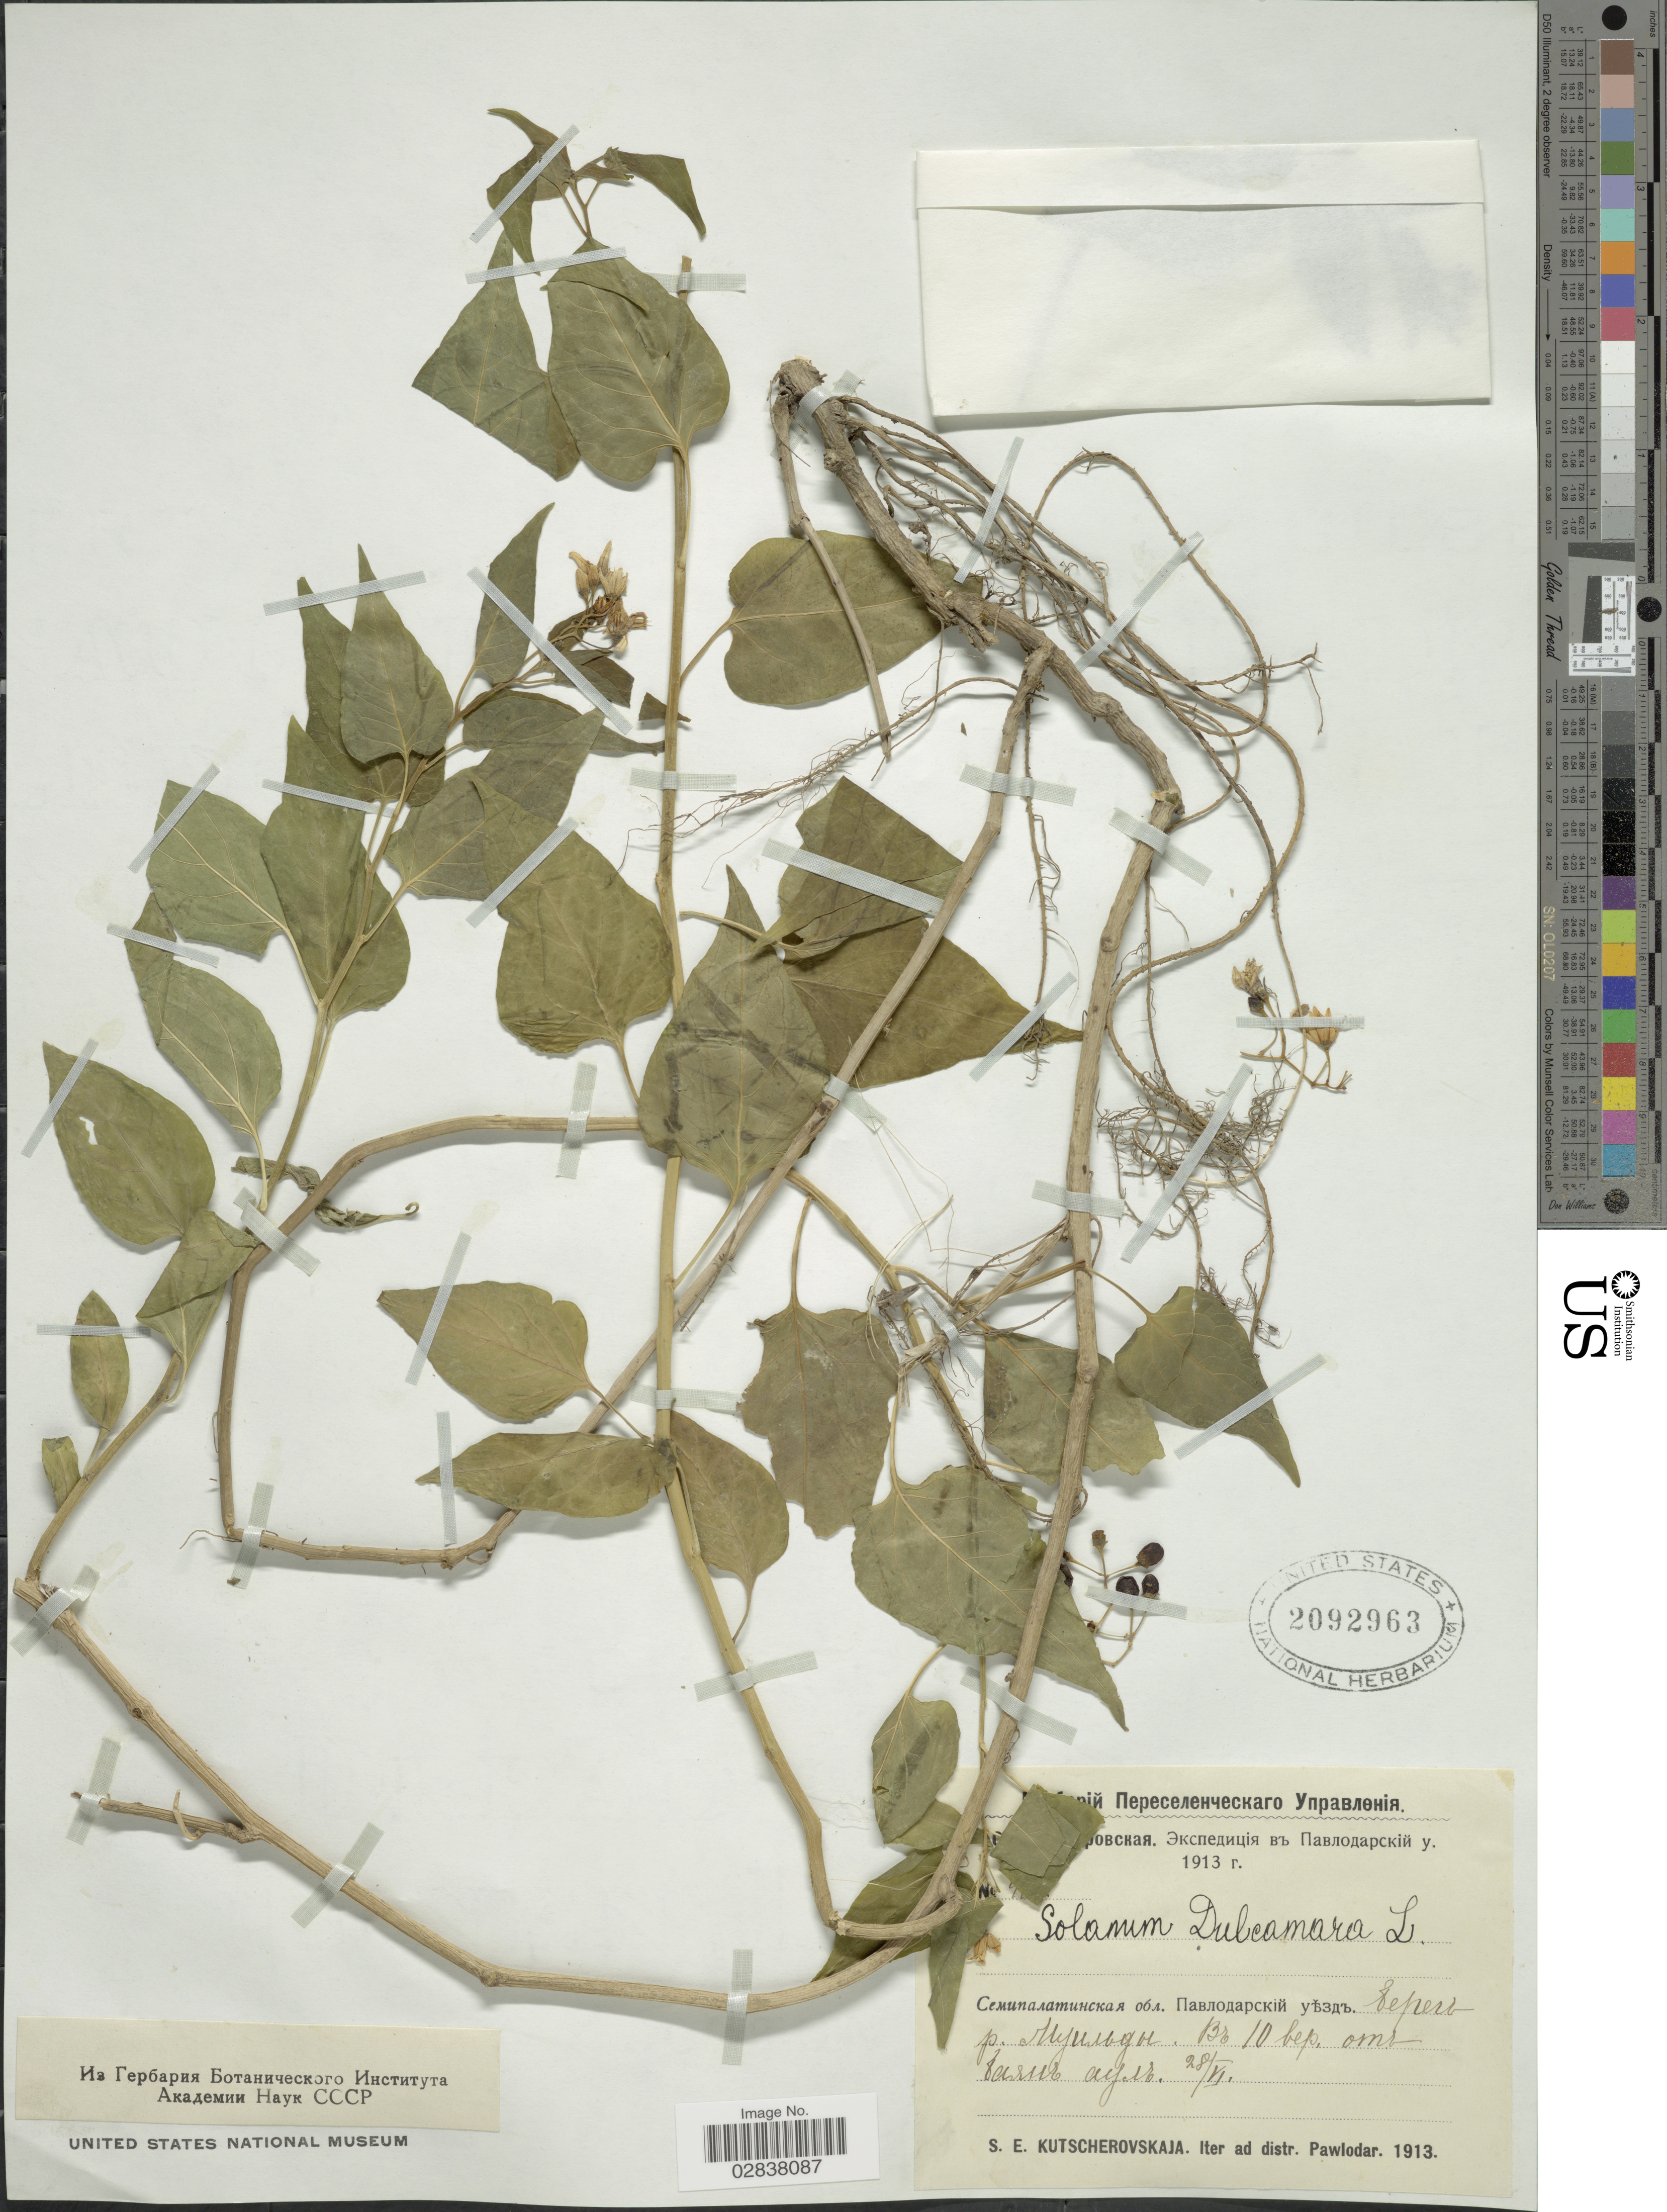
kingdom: Plantae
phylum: Tracheophyta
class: Magnoliopsida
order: Solanales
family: Solanaceae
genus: Solanum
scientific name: Solanum dulcamara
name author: L.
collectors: S. Kutscherovskaja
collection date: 1913-06-28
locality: X, Sepert [interpreted] p. Nyuvugur [interpreted], Br 10 bep. omrasub [interpreted] ayer.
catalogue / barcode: US 2092963